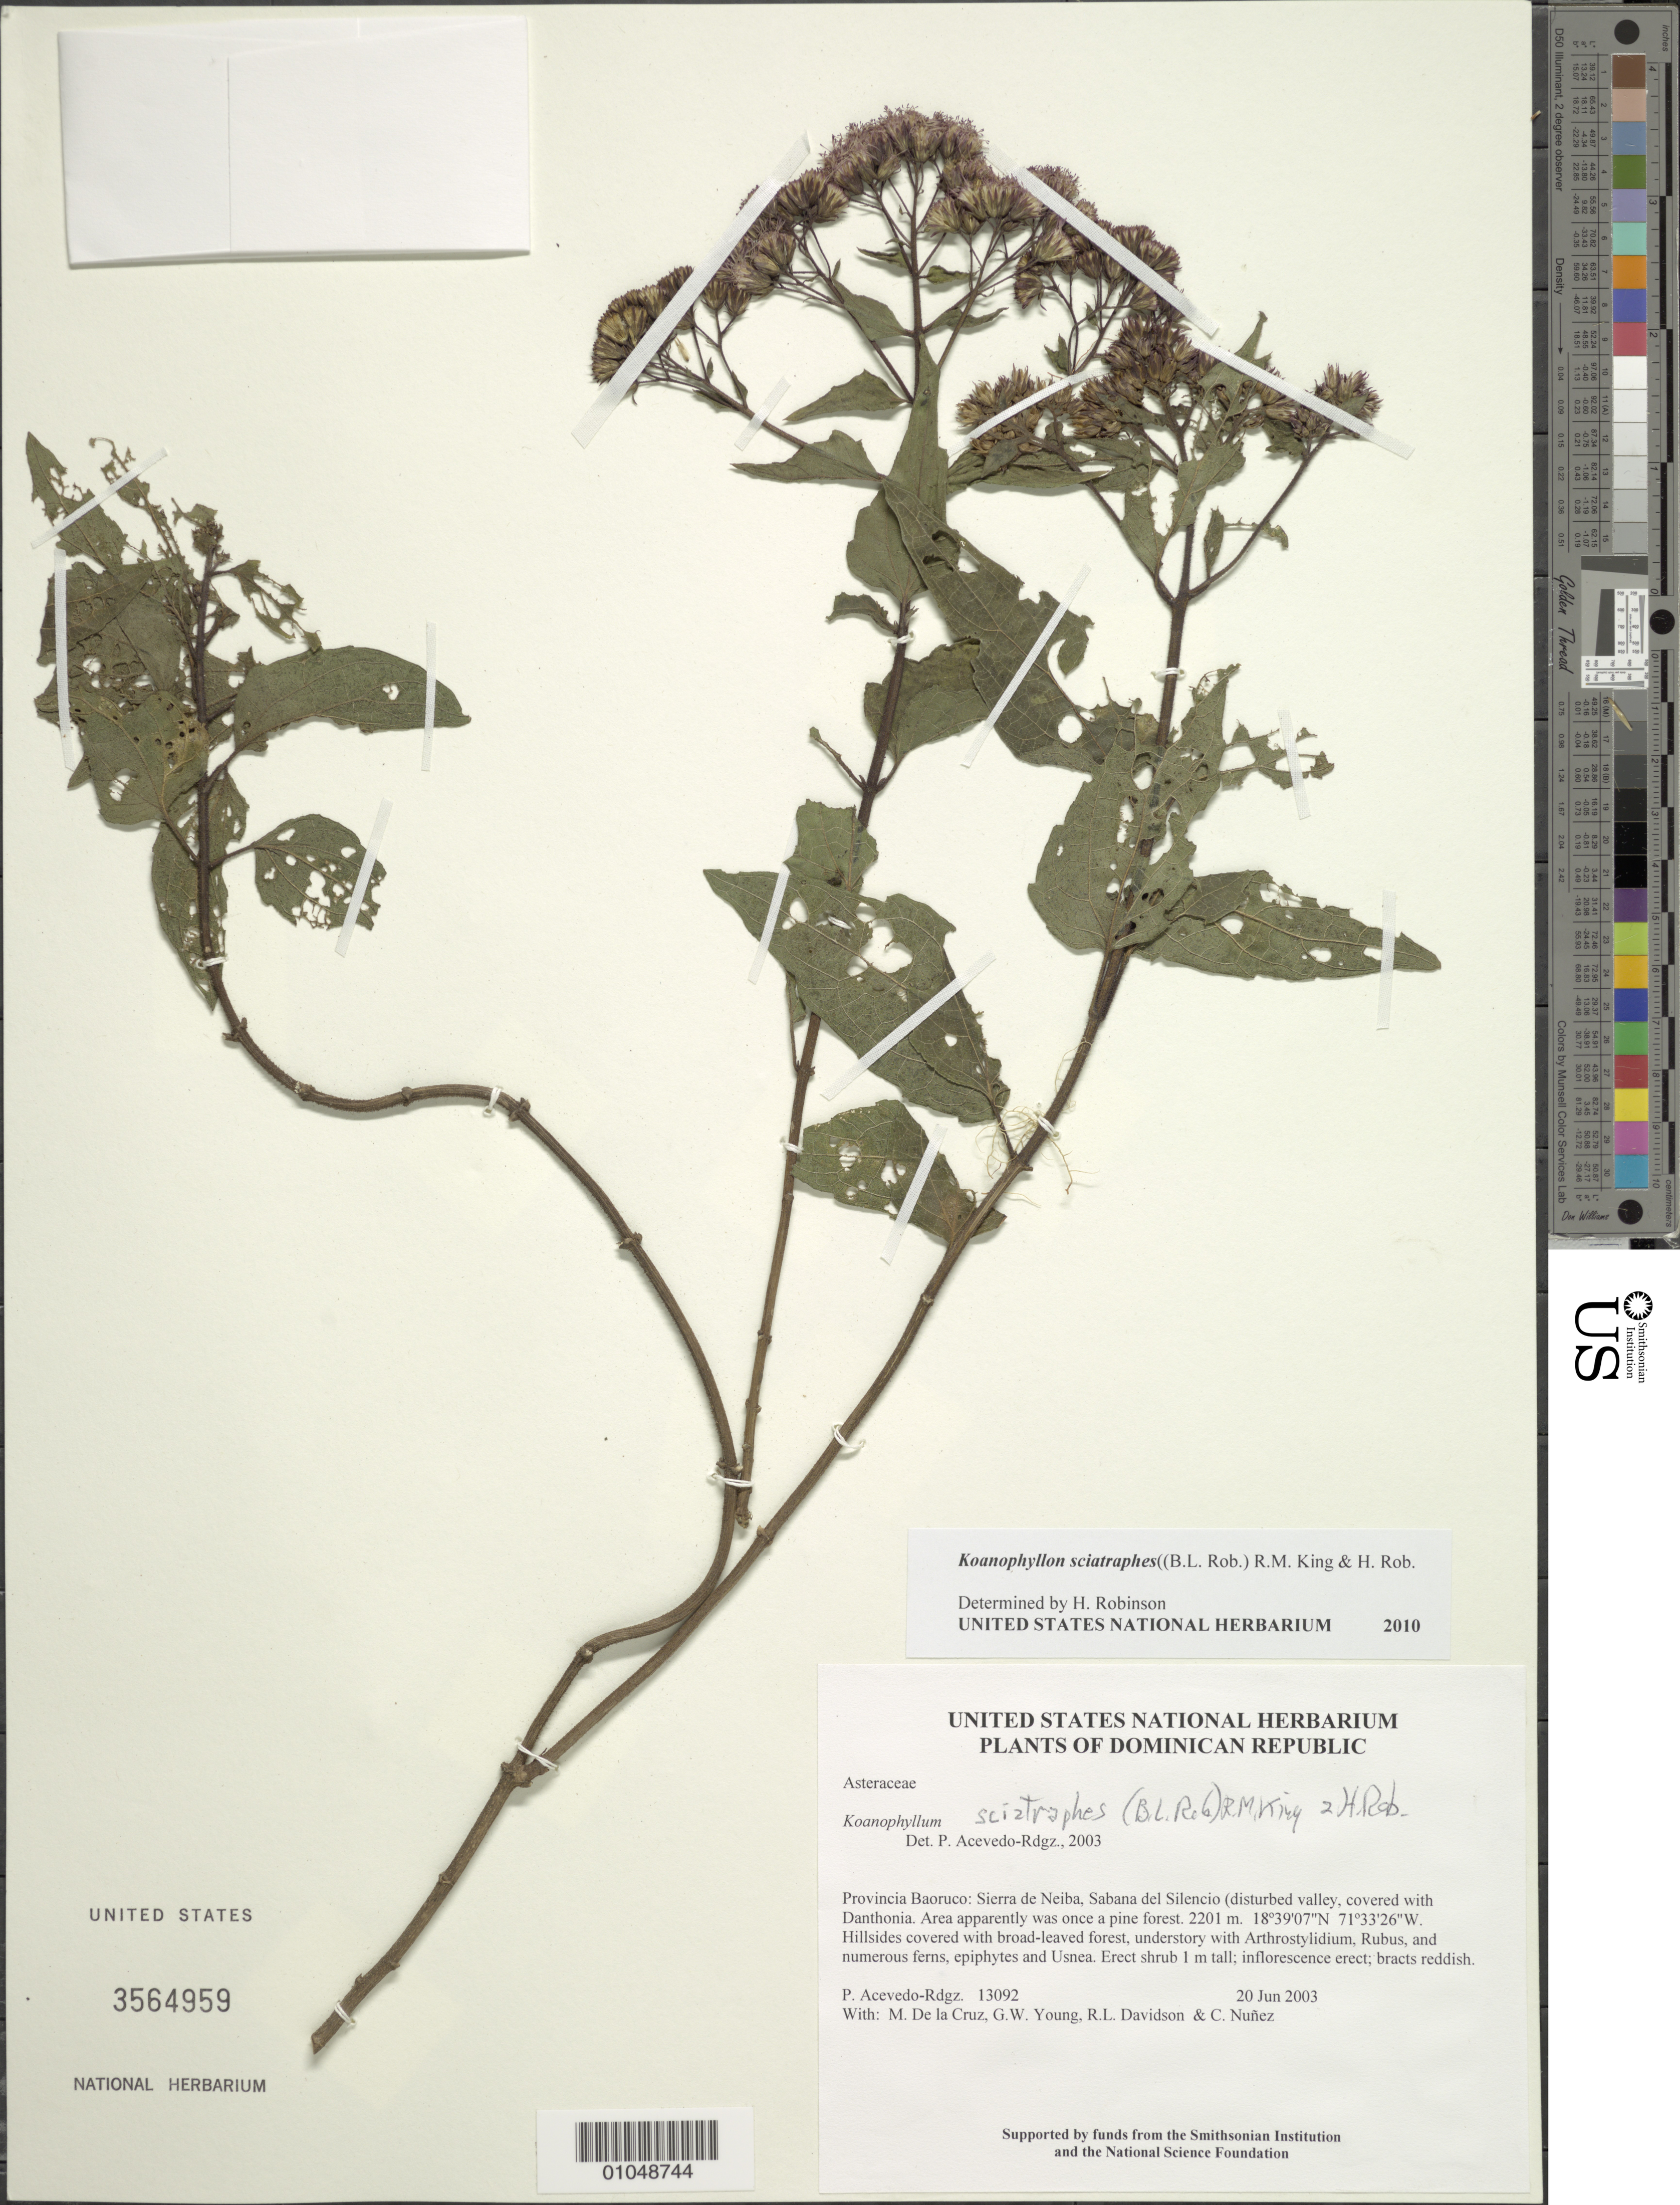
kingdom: Plantae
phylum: Tracheophyta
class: Magnoliopsida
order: Asterales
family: Asteraceae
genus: Koanophyllon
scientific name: Koanophyllon sciatraphes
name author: (B.L. Rob.) R.M. King & H. Rob.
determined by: Robinson, Harold E., (US)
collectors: P. Acevedo-Rodr., M. de la Cruz, J. Rawlins, G. Young, R. Davidson & C. Nunez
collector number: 13092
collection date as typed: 20 Jun 2003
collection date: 2003-06-20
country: Dominican Republic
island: Hispaniola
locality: Provincia Baoruco: Sierra de Neiba, Sabana del Silencio (disturbed valley, covered with Danthonia. Area apparently was once a pine forest.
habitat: Hillsides covered with broad-leaved forest, understory with Arthrostylidium, Rubus, and numerous ferns, epiphytes and Usnea.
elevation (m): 2201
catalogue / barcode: US 3564959